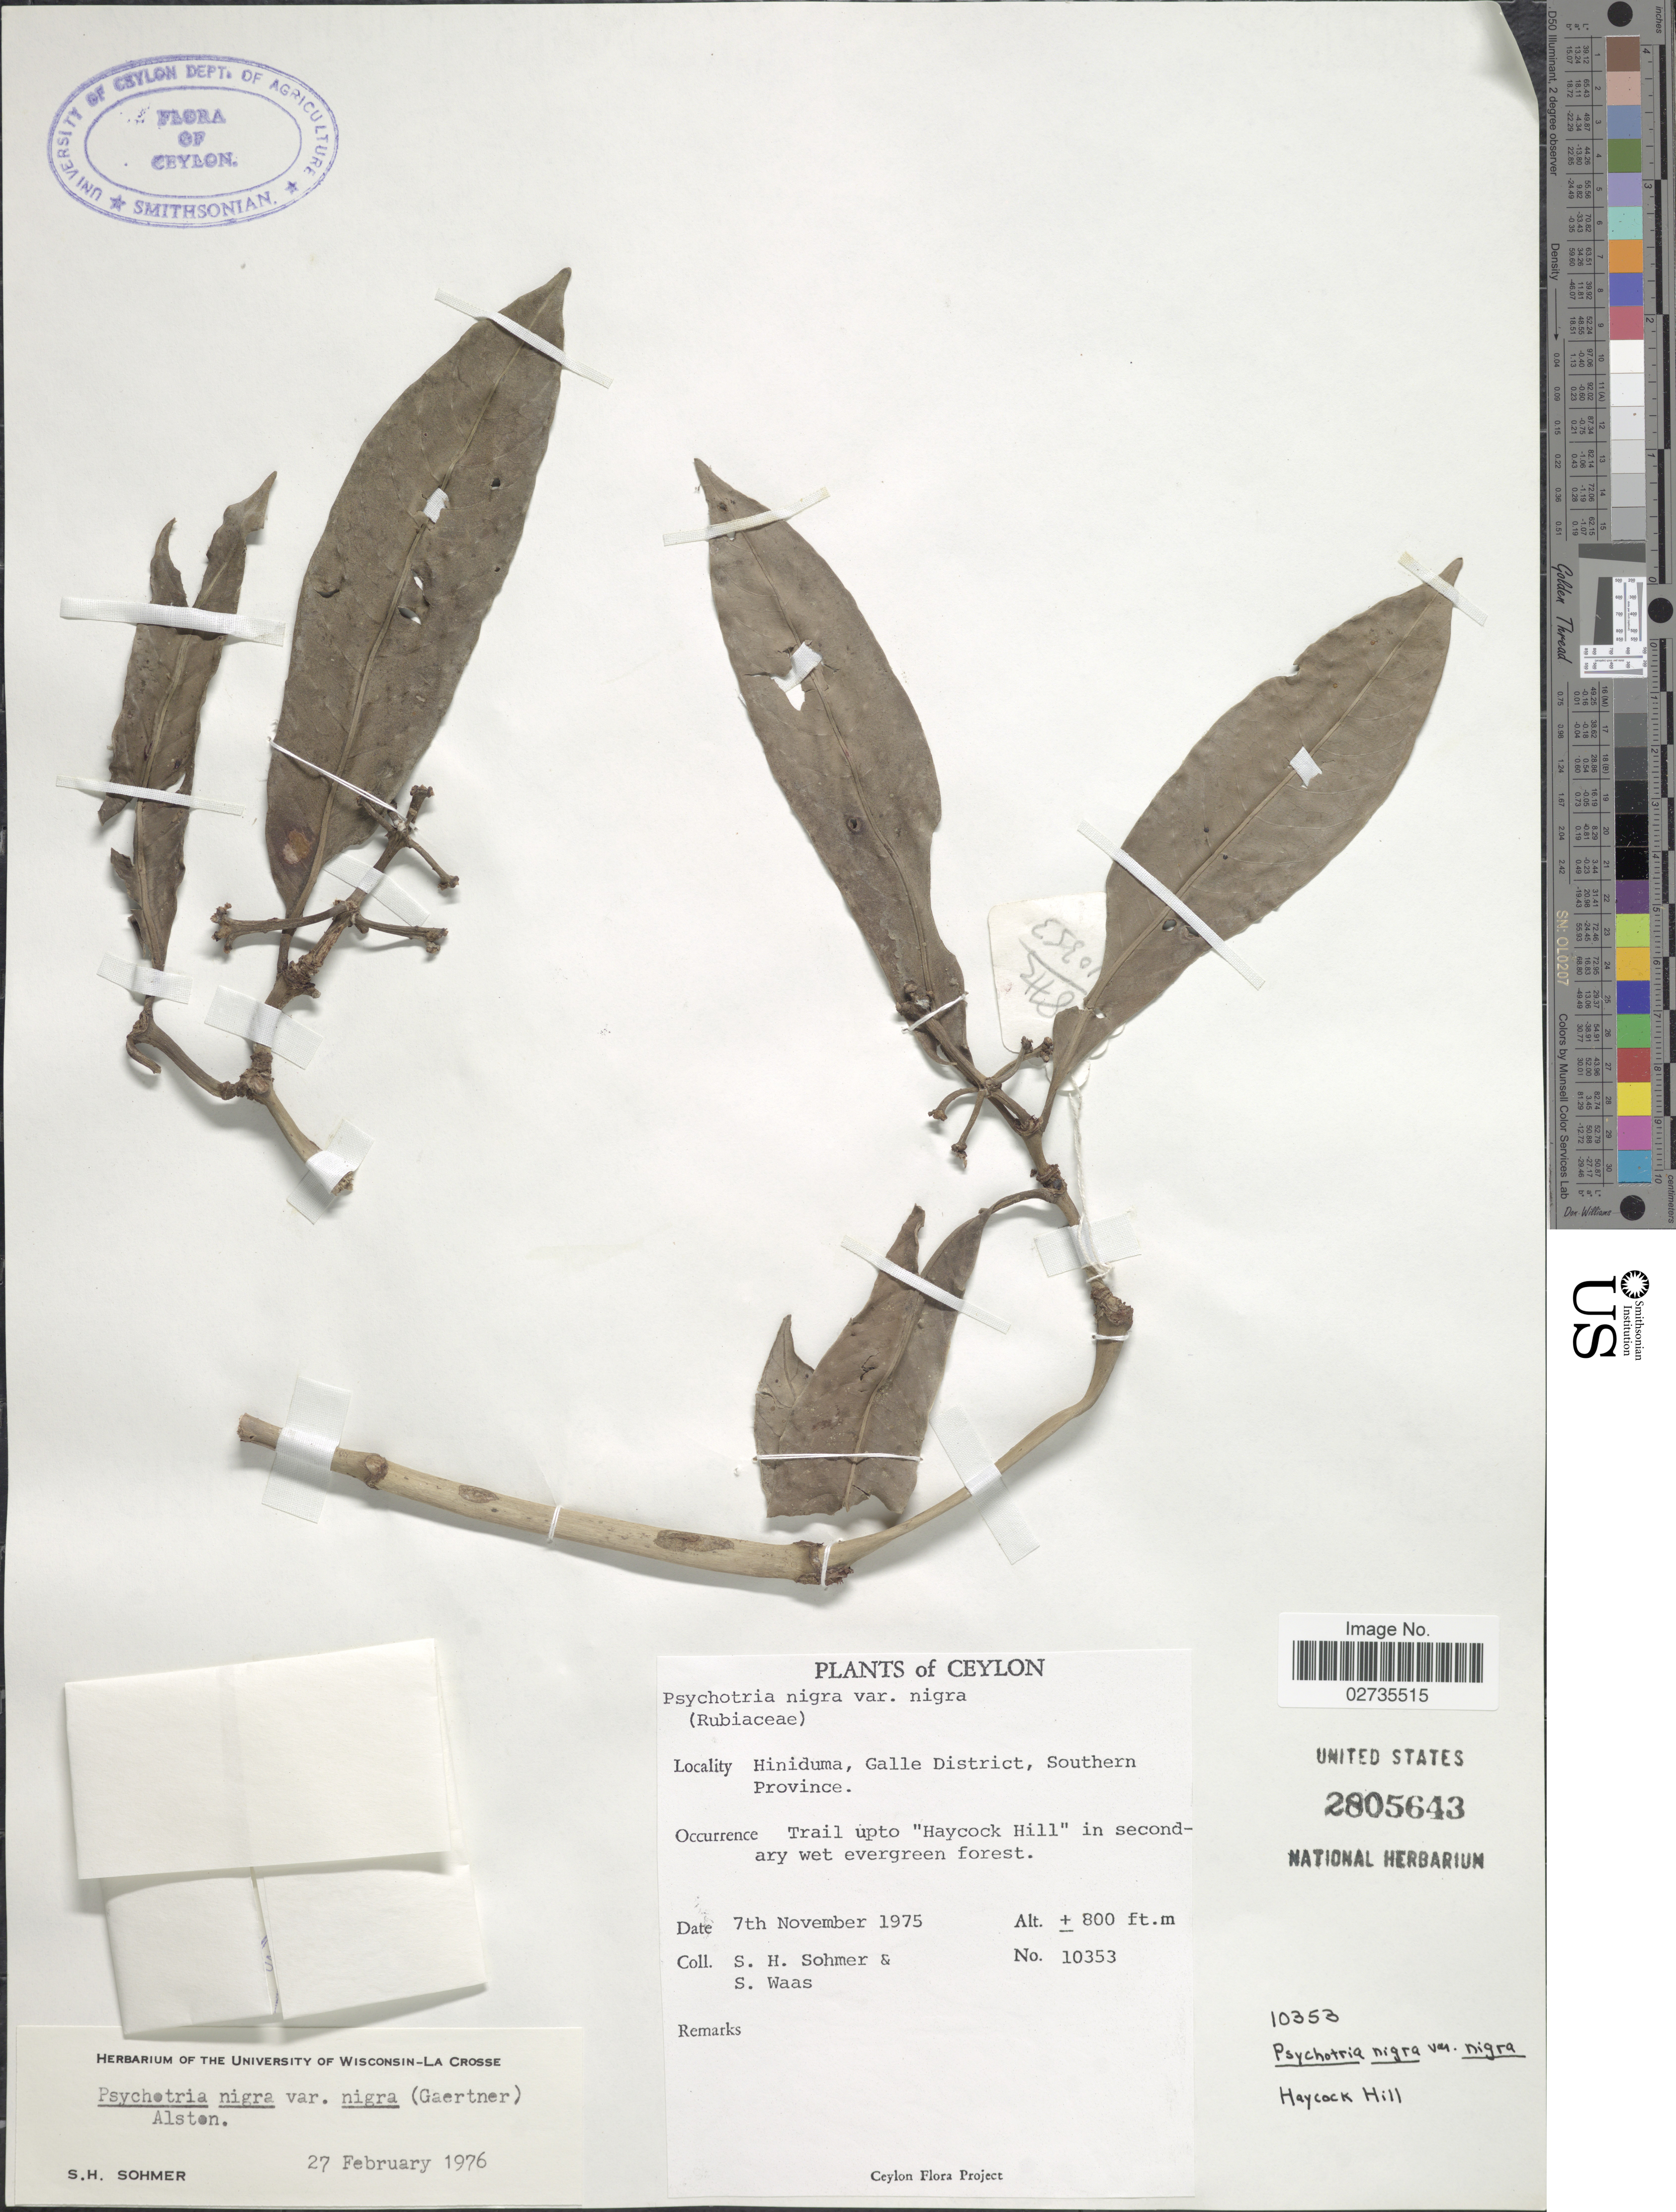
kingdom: Plantae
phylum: Tracheophyta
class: Magnoliopsida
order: Gentianales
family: Rubiaceae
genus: Psychotria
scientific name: Psychotria nigra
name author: (Gaertn.) Alston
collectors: S. H. Sohmer & S. Waas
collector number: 10353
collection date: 1975-11-07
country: Sri Lanka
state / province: Southern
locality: Ceylon. Hiniduma, Galle District. Trail upto "Haycock Hill"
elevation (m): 244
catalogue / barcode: US 2805643